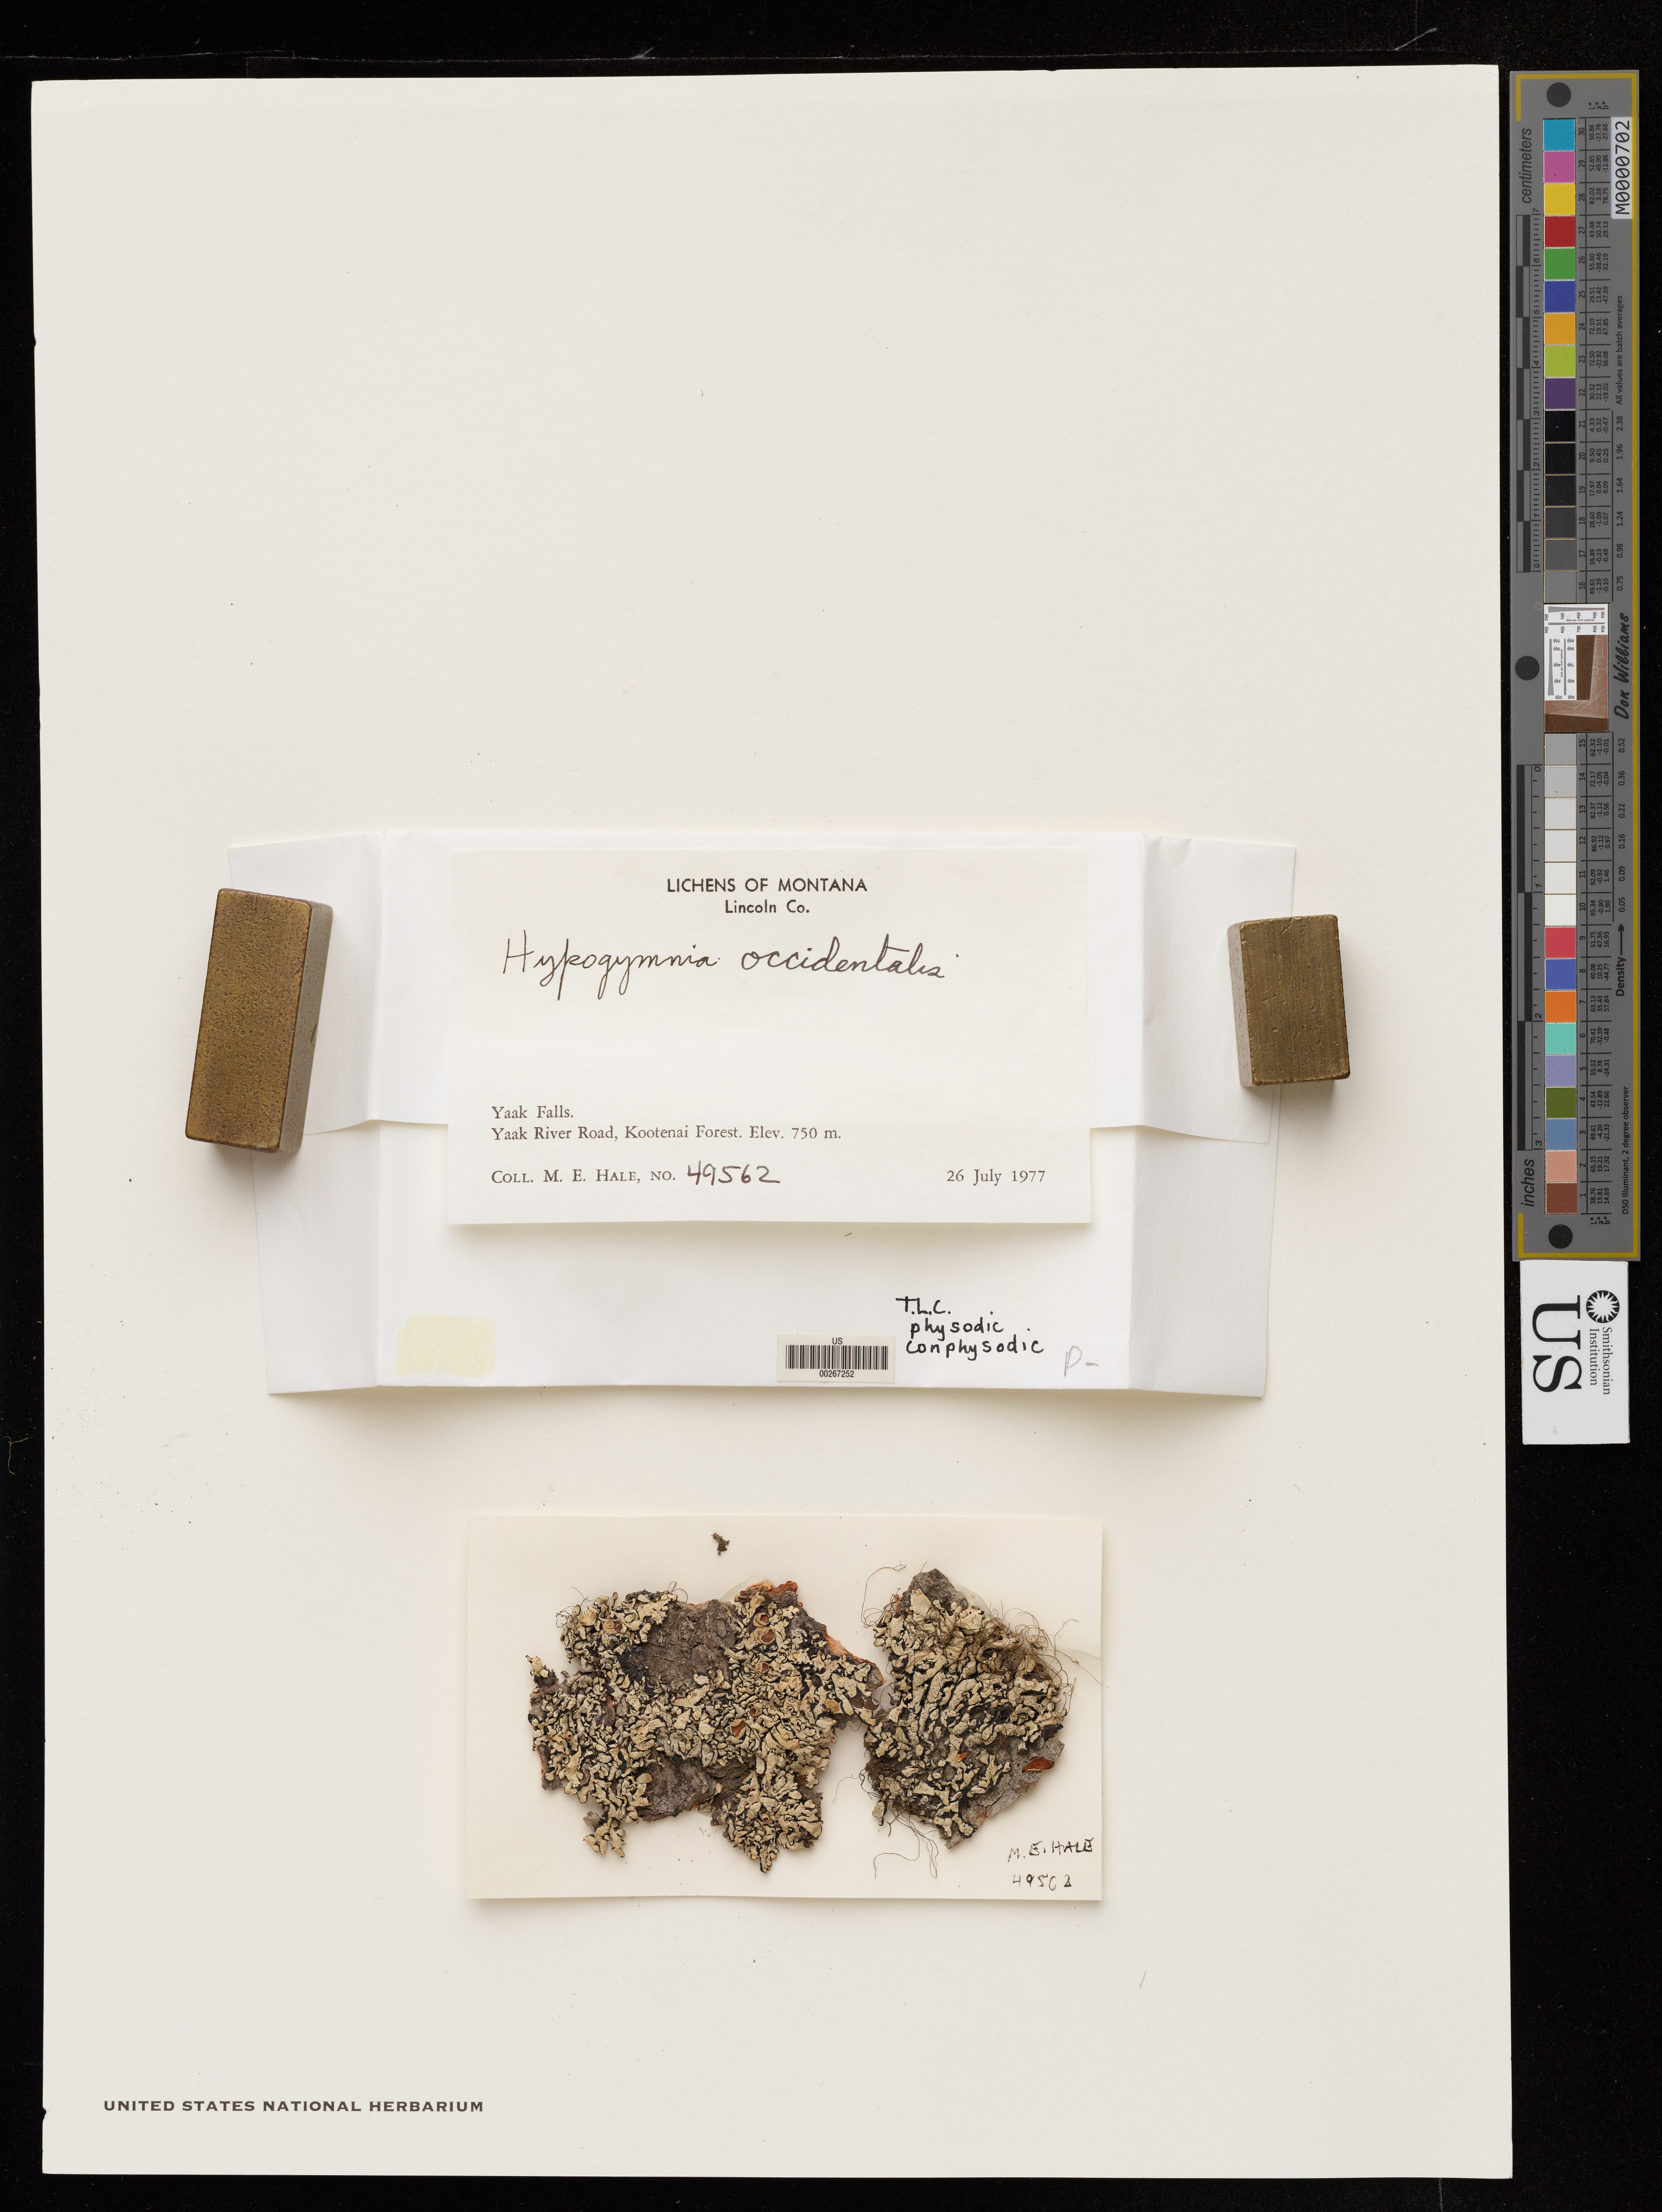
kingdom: Fungi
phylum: Ascomycota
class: Lecanoromycetes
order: Lecanorales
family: Parmeliaceae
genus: Hypogymnia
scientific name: Hypogymnia occidentalis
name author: L.H. Pike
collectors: M. Hale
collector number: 49562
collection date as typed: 26 Jul 1977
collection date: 1977-07-26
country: United States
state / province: Montana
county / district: Lincoln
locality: Kootenai forest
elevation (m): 0